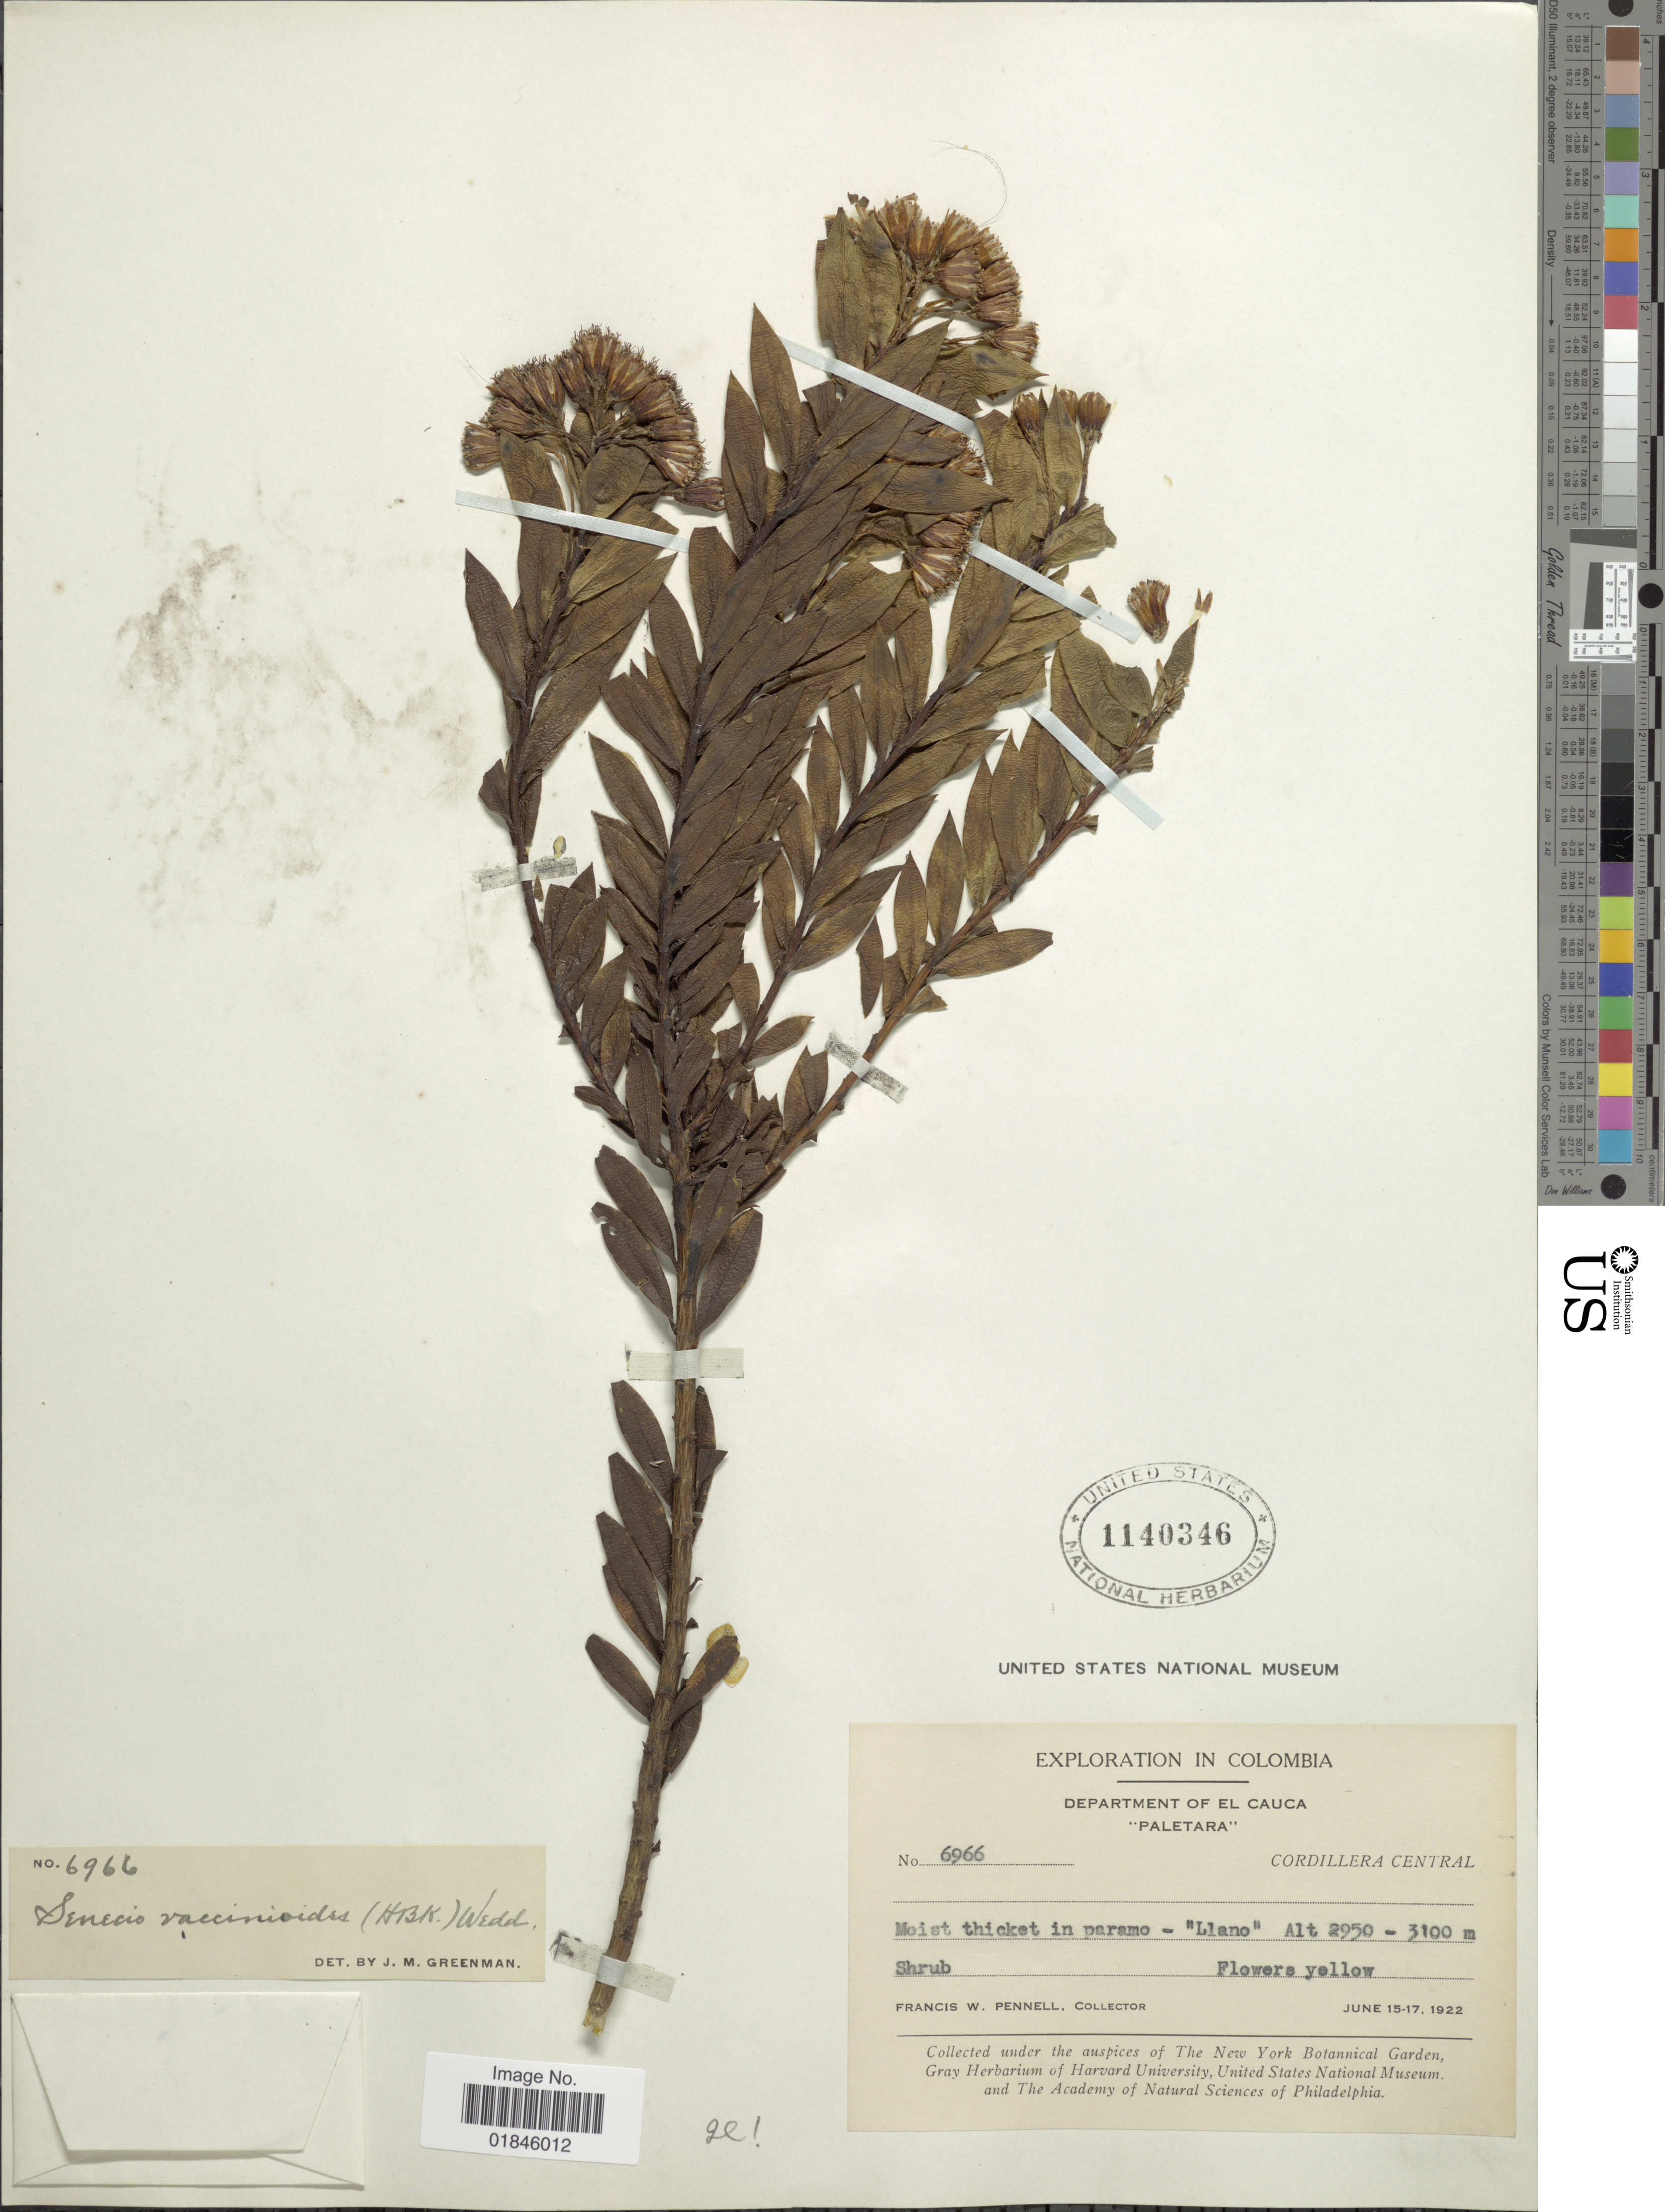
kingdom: Plantae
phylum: Tracheophyta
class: Magnoliopsida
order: Asterales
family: Asteraceae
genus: Pentacalia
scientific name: Pentacalia vaccinioides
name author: (Kunth) Cuatrec.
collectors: F. W. Pennell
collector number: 6966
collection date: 1922-06-15/1922-06-17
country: Colombia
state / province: Cauca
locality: Department of El Cauca. "Paletara". Cordillera Central. Moist thicket in paramo - "Llano"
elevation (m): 2950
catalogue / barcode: US 1140346